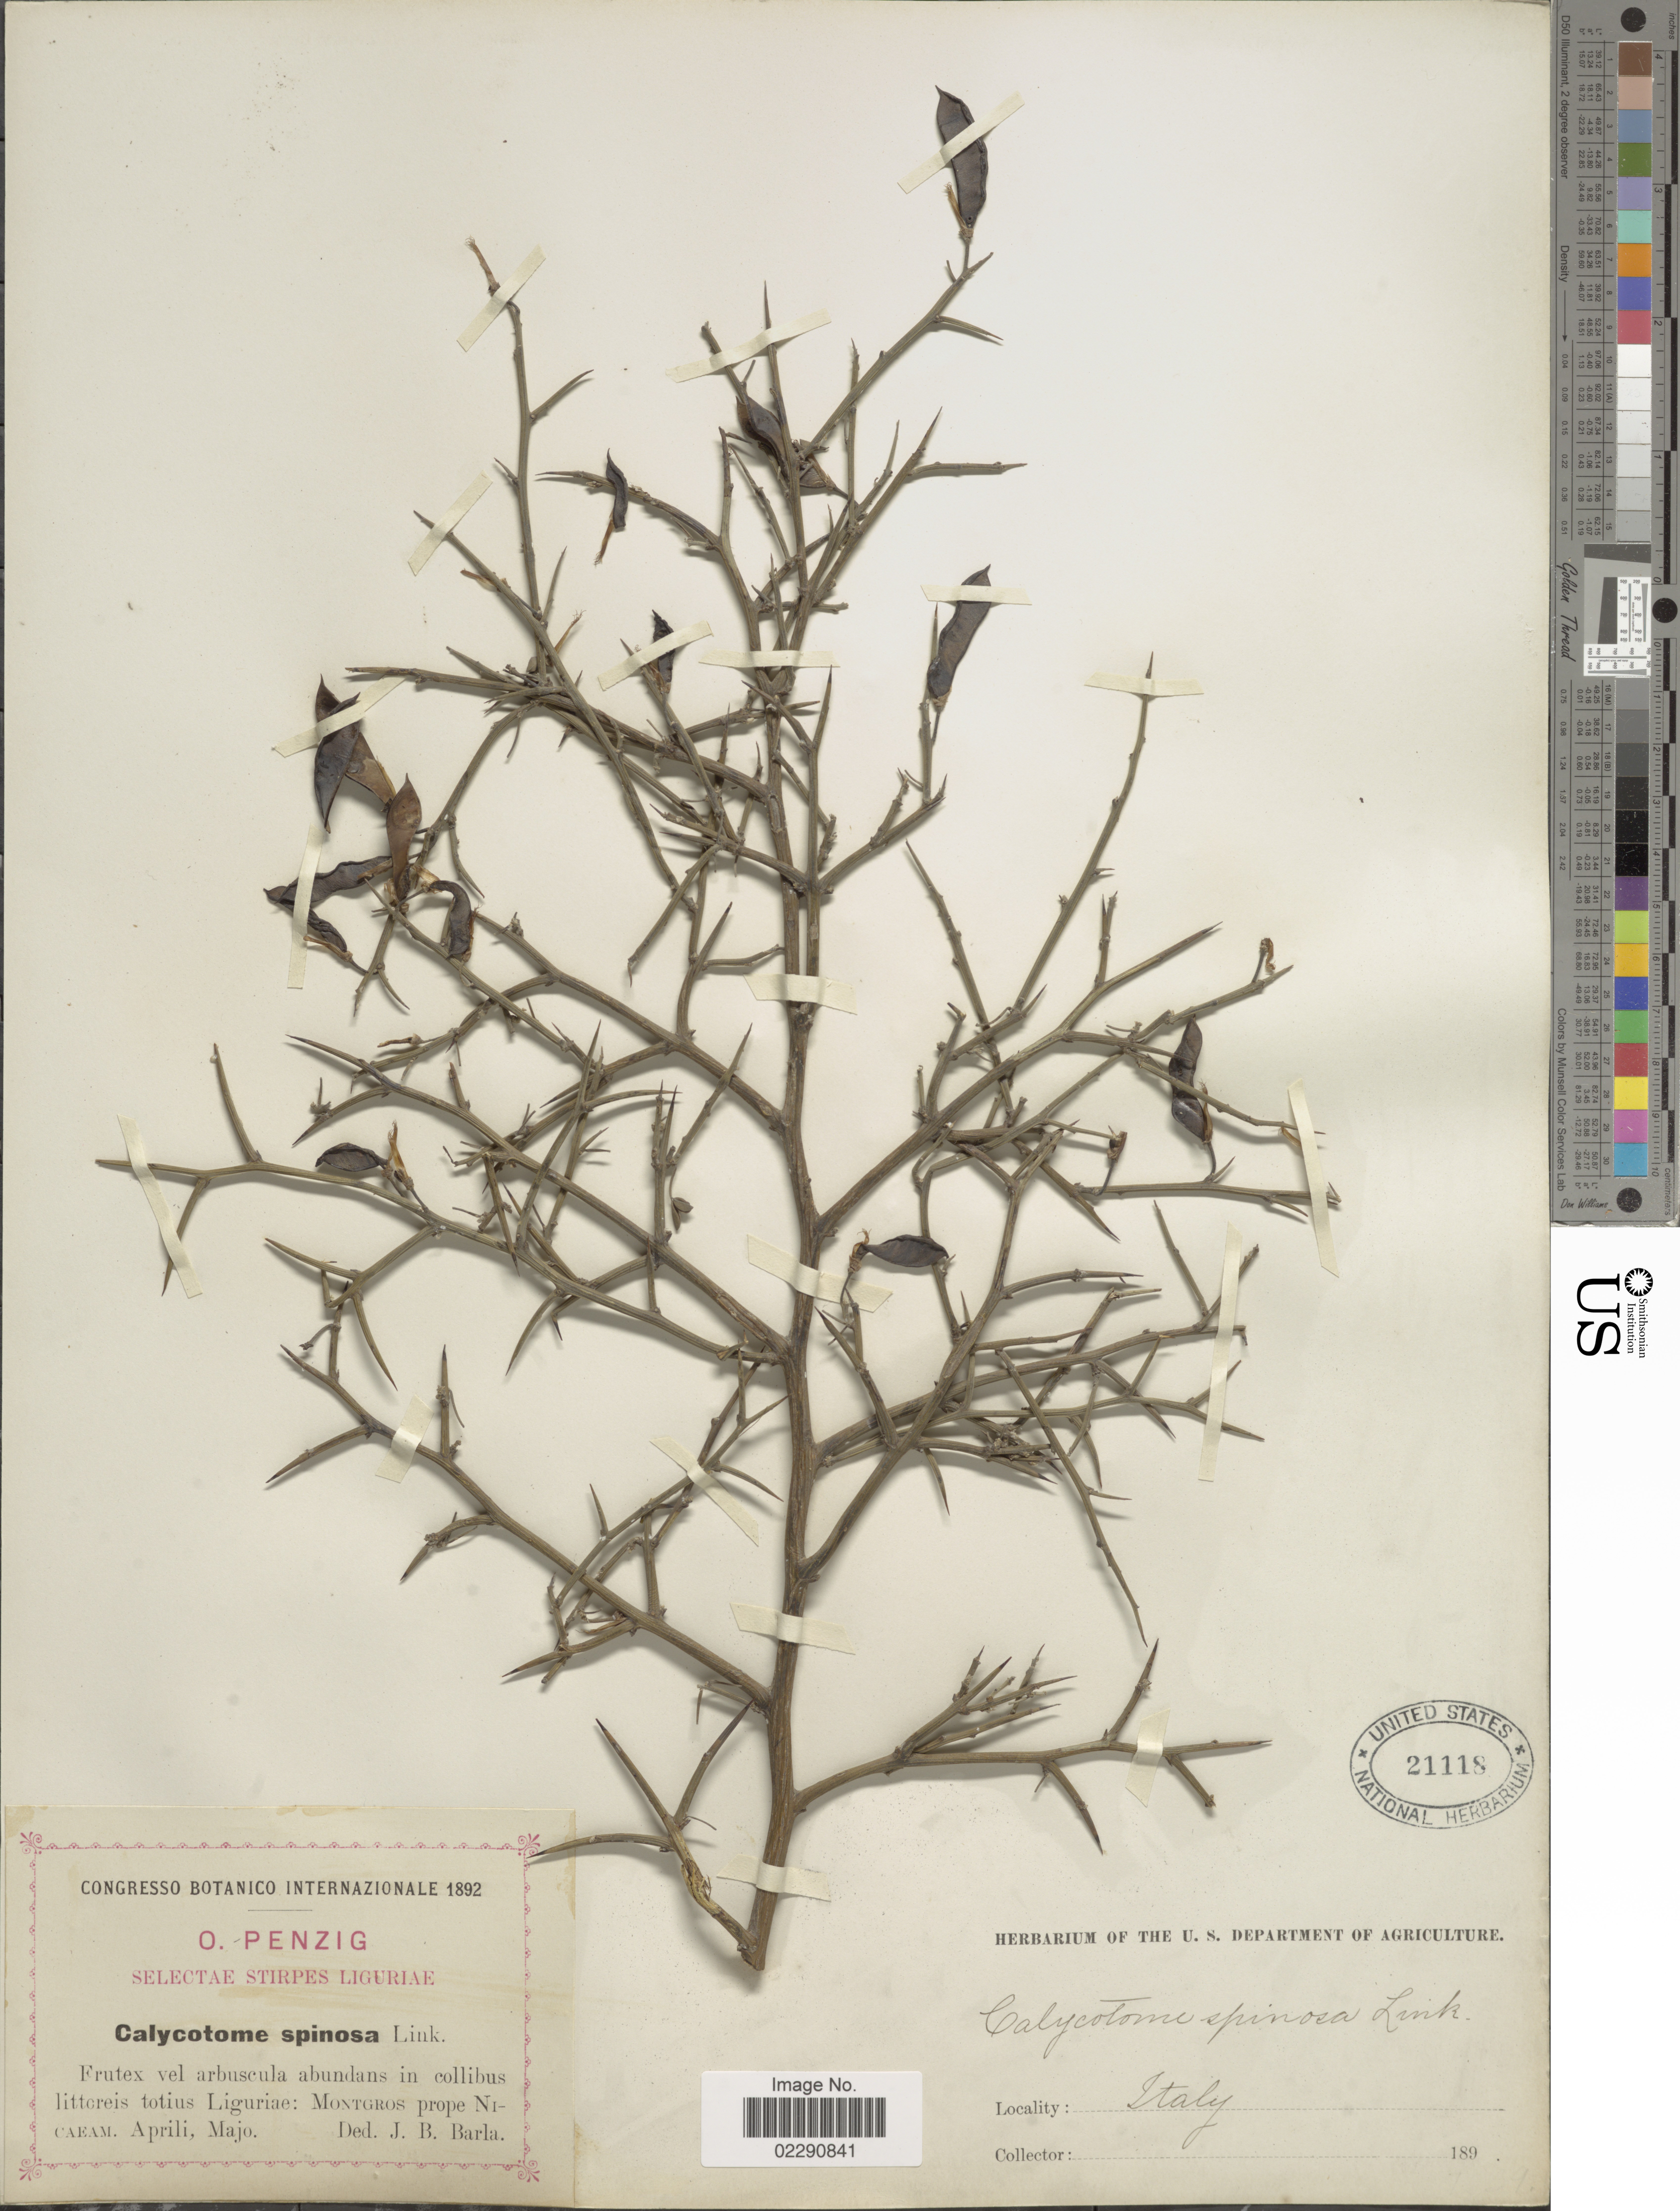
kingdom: Plantae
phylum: Tracheophyta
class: Magnoliopsida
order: Fabales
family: Fabaceae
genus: Calicotome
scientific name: Calicotome spinosa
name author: (L.) Link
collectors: O. Penzig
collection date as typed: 189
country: Italy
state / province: Liguria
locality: Montgros prope Nicaeam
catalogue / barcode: US 21118